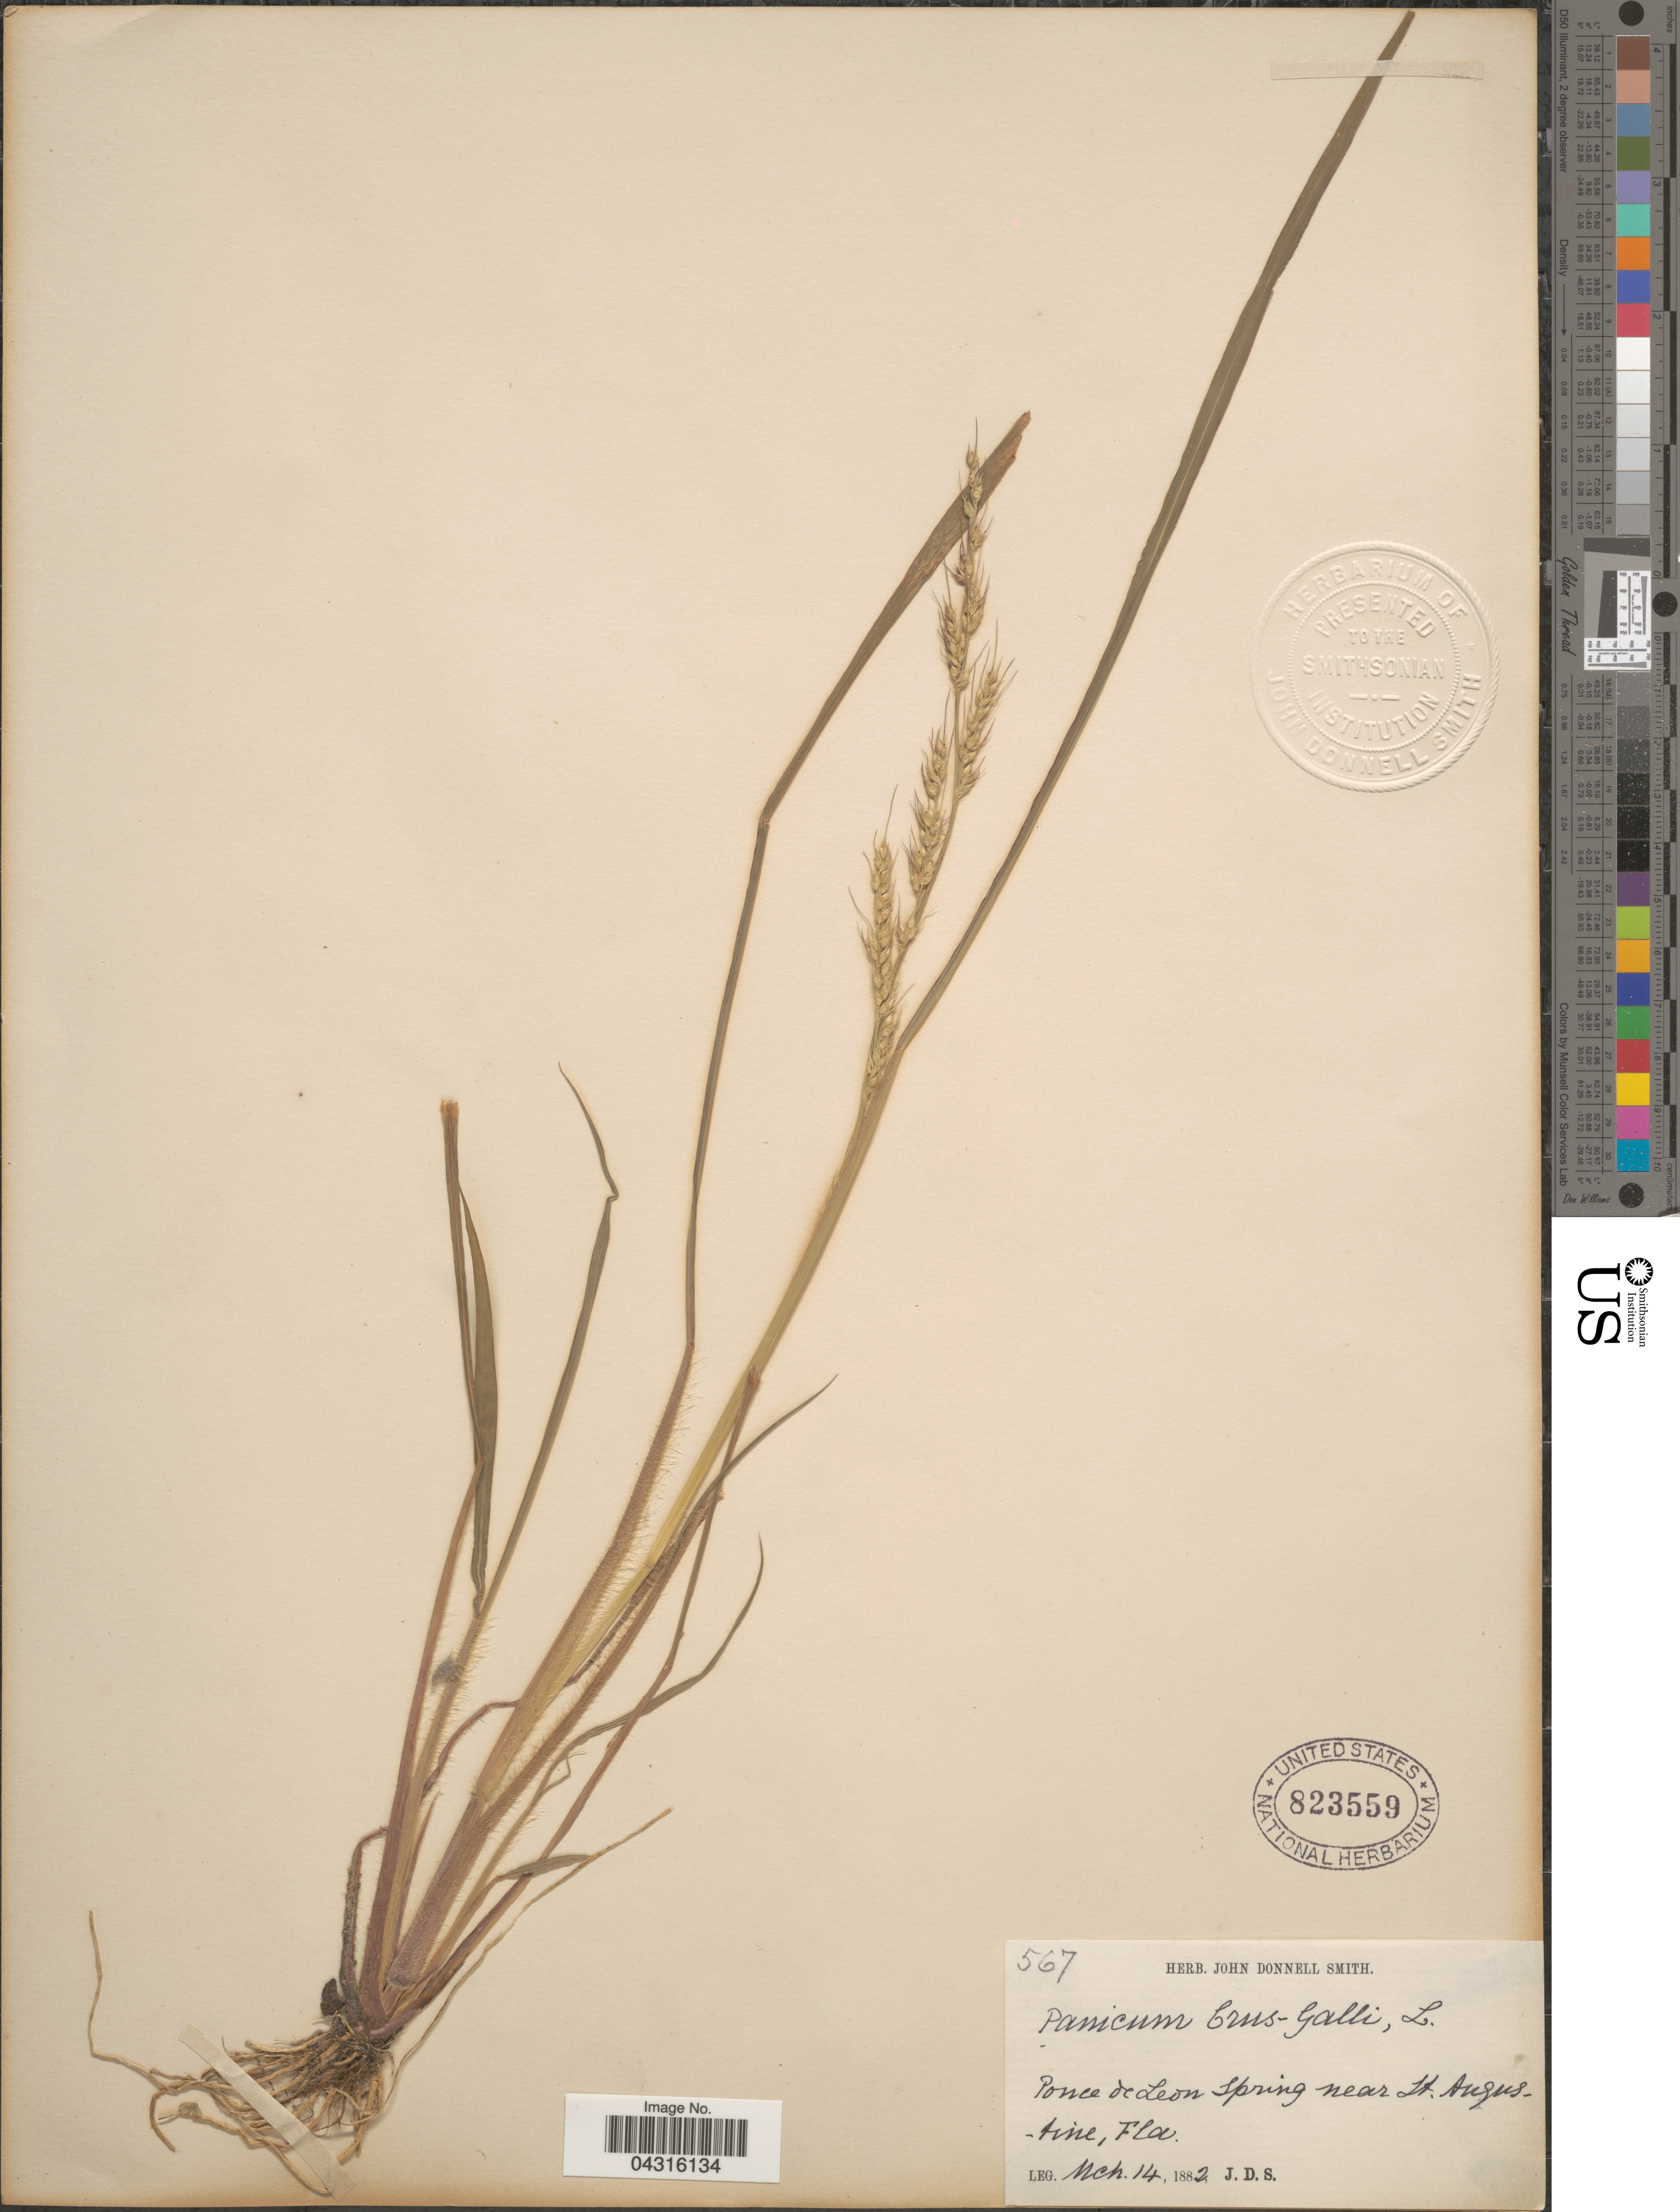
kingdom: Plantae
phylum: Tracheophyta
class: Liliopsida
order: Poales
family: Poaceae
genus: Echinochloa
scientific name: Echinochloa walteri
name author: (Pursh) A. Heller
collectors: J. Donnell Smith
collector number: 567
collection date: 1882-03-14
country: United States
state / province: Florida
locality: Ponce de Leon Spring near St. Augustine.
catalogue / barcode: US 823559